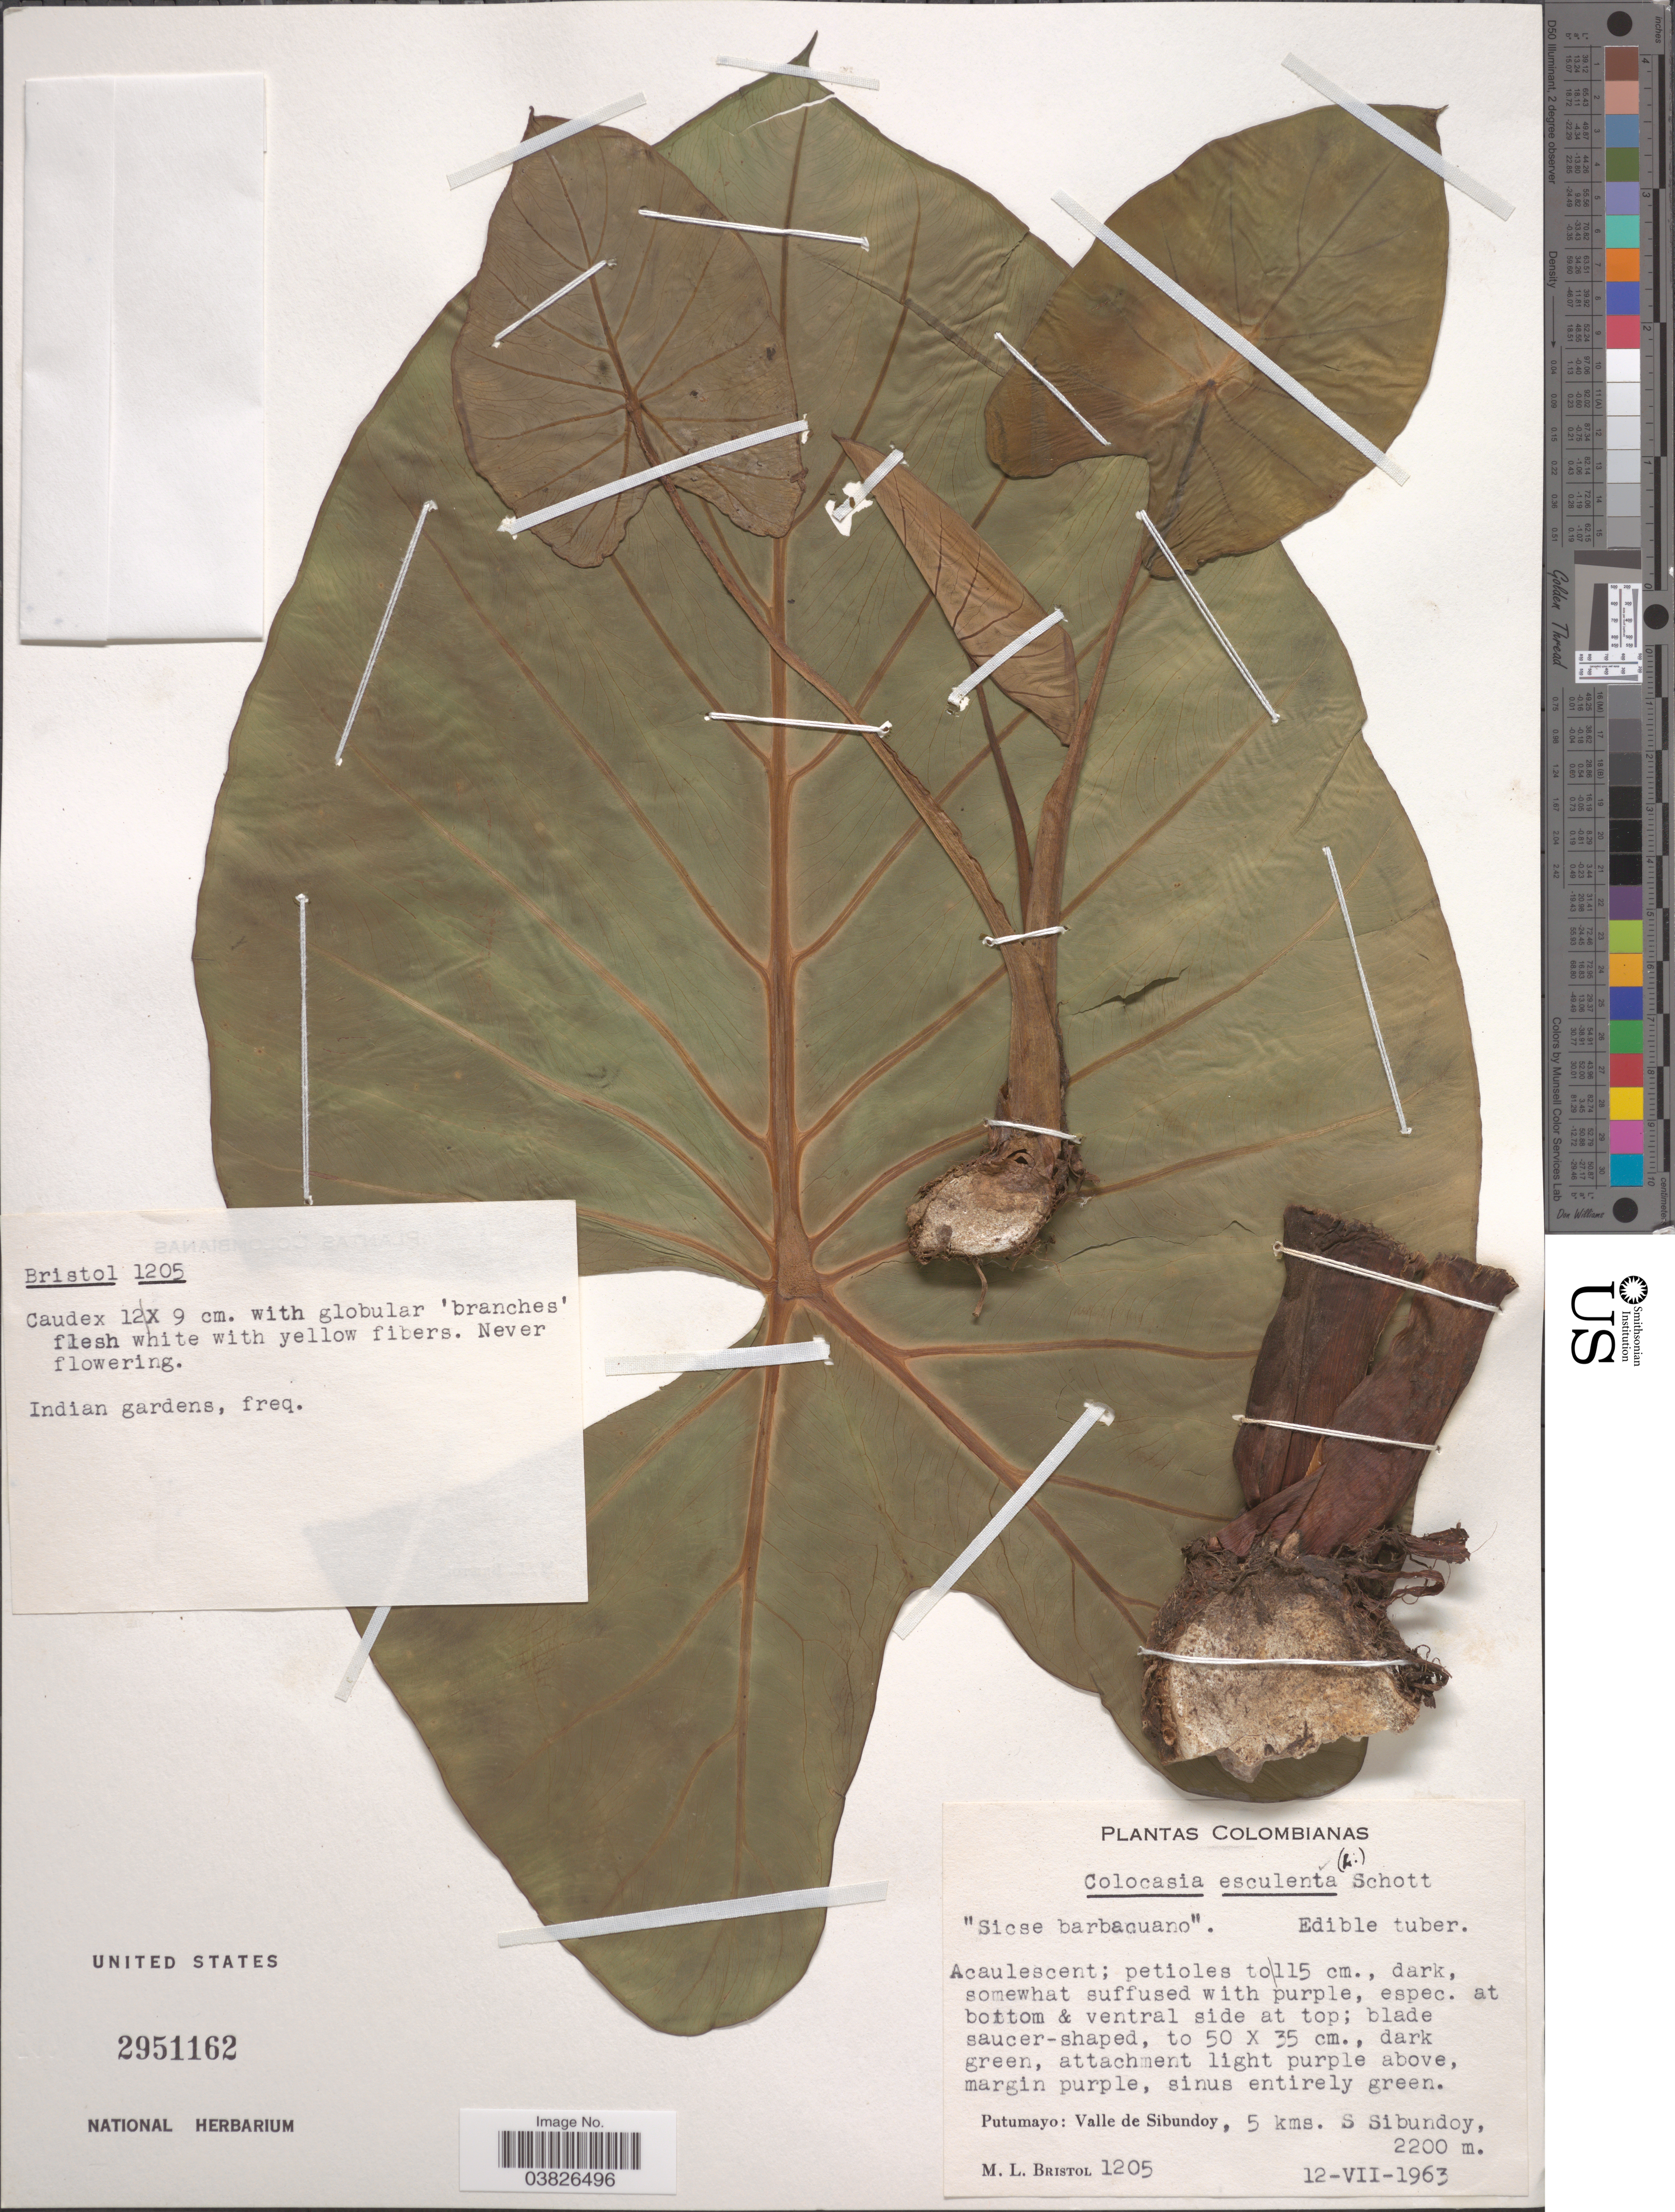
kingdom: Plantae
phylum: Tracheophyta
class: Liliopsida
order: Alismatales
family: Araceae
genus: Colocasia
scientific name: Colocasia esculenta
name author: (L.) Schott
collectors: M. L. Bristol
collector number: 1205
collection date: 1963-07-12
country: Colombia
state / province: Putumayo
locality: Valle de Sibundoy, 5 kms. S Sibundoy. Indian gardens.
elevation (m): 2200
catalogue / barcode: US 2951162